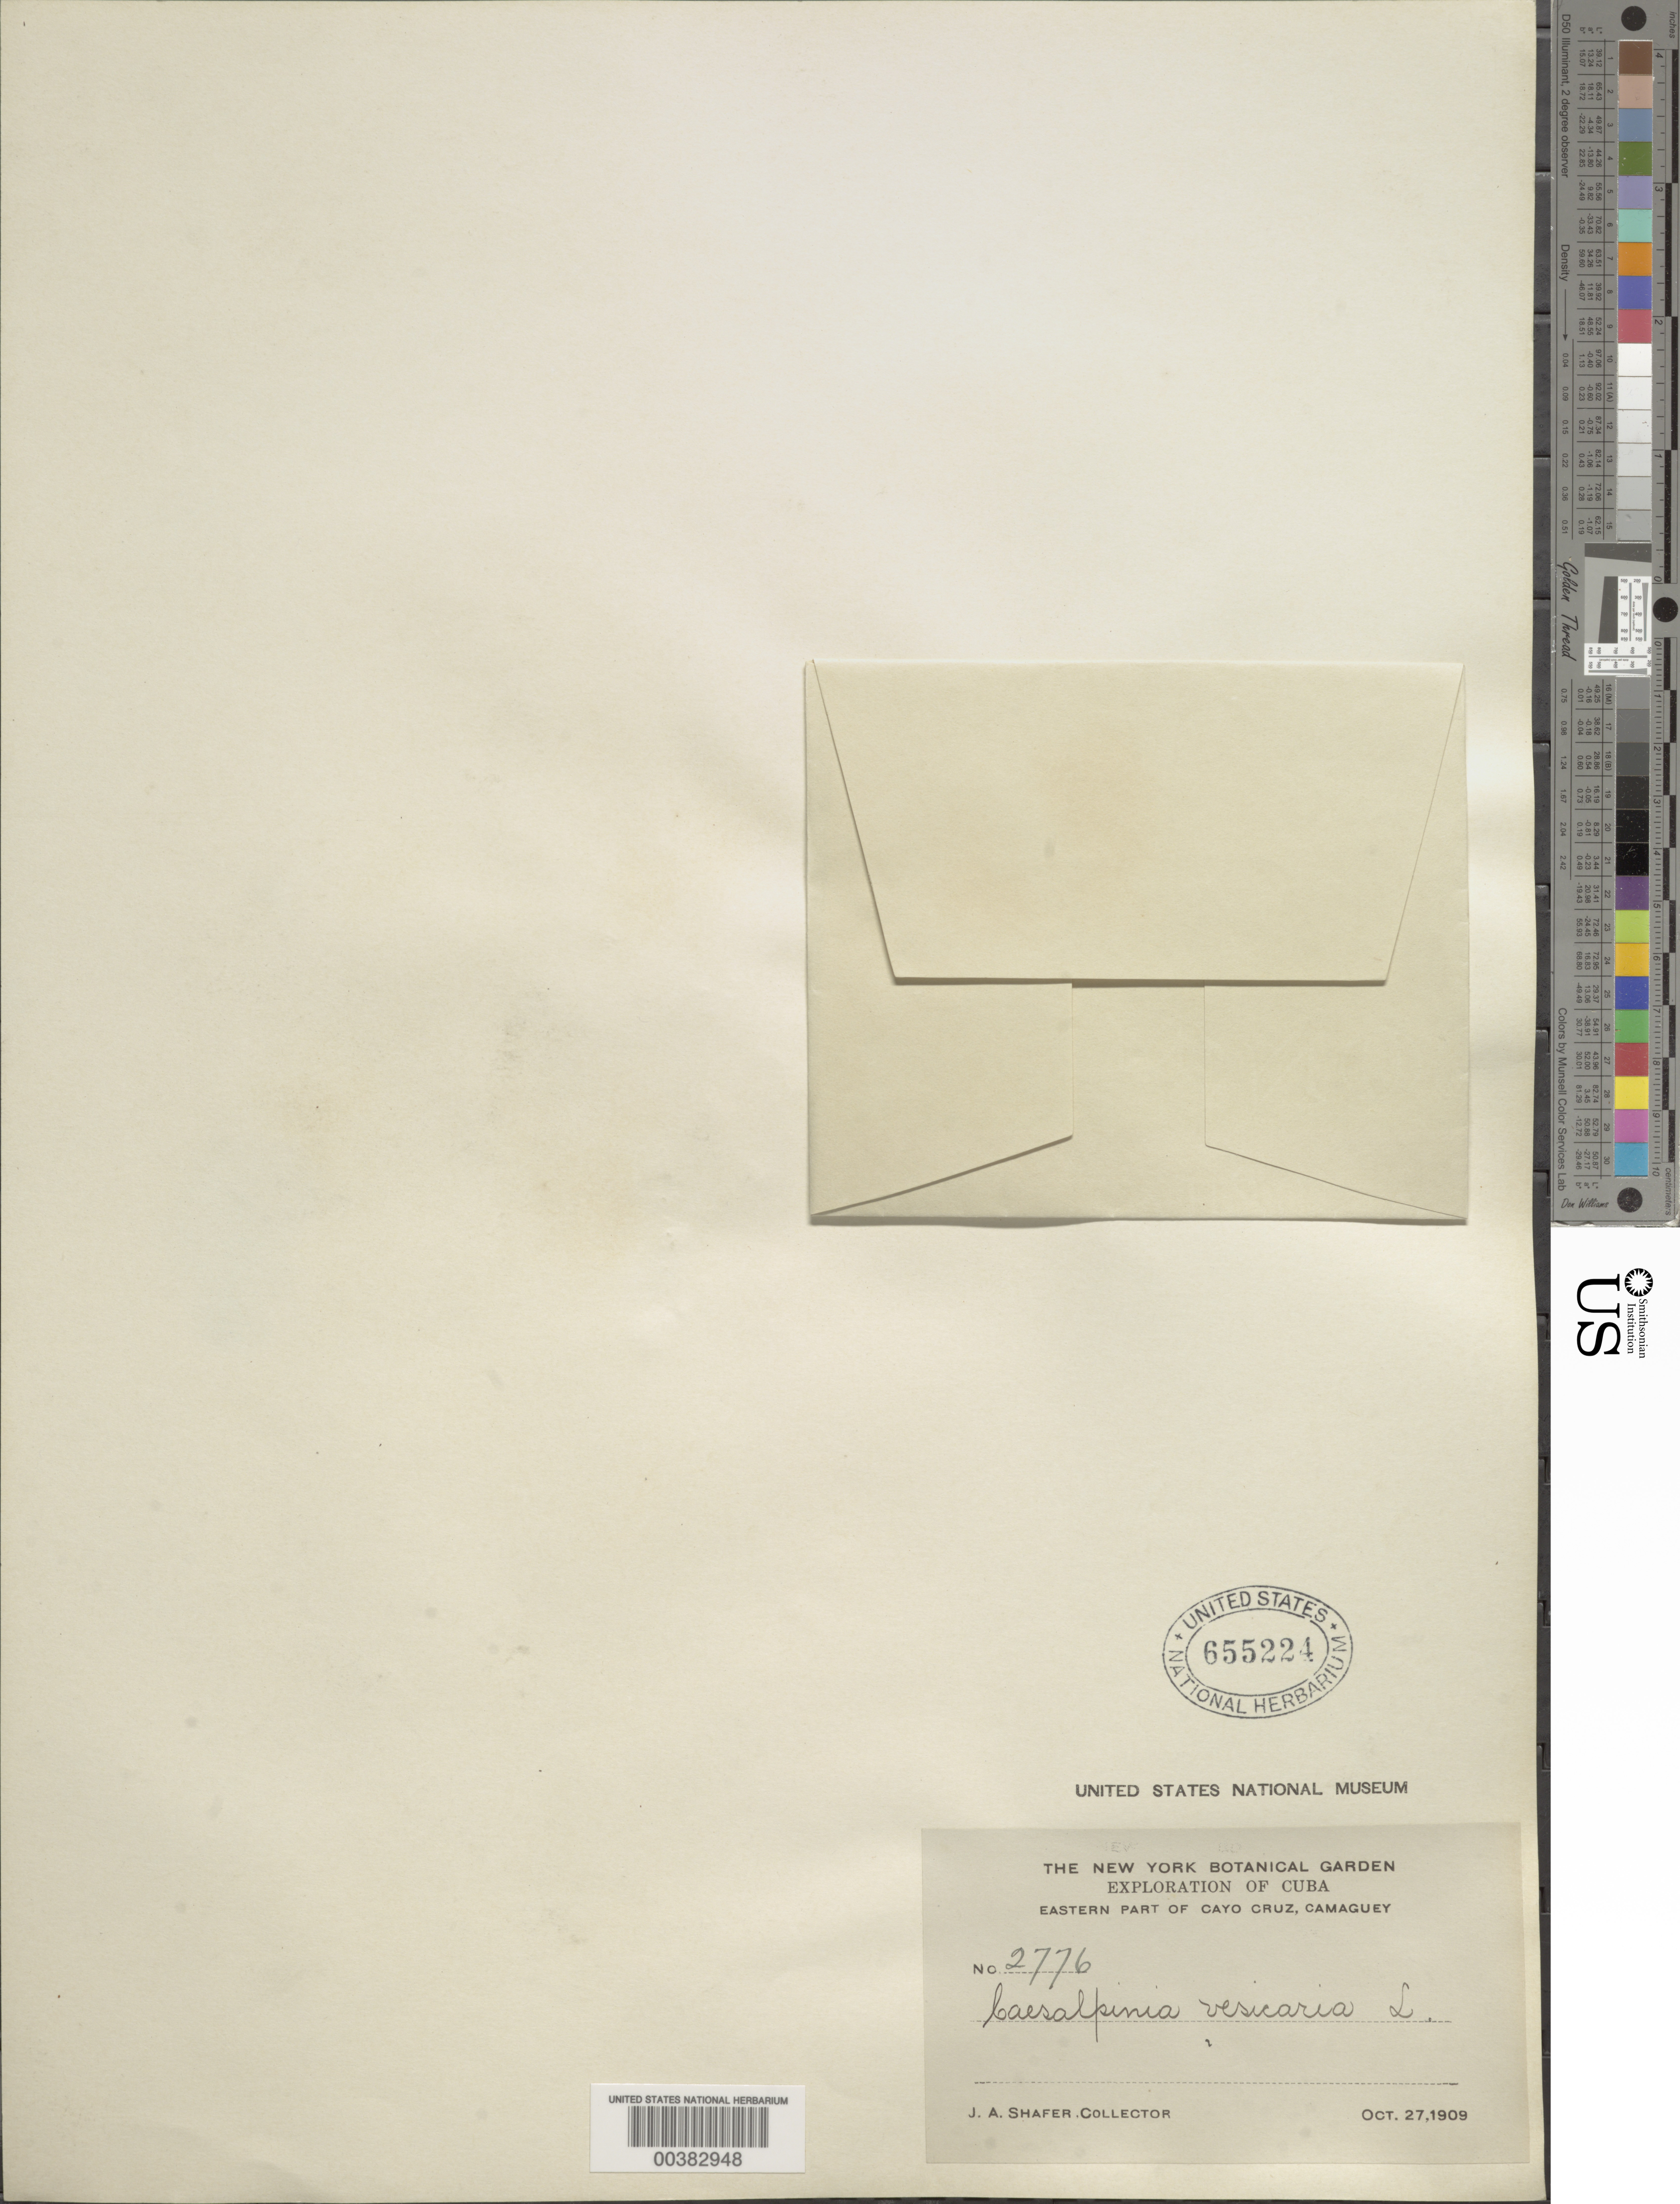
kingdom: Plantae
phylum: Tracheophyta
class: Magnoliopsida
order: Fabales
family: Fabaceae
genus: Tara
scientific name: Tara vesicaria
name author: (L.) Molinari et al.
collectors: J. A. Shafer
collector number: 2776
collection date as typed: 27 Oct 1909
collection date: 1909-10-27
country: Cuba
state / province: Camagüey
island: Greater Antilles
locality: Eastern part of Cayo Cruz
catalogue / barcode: US 655224